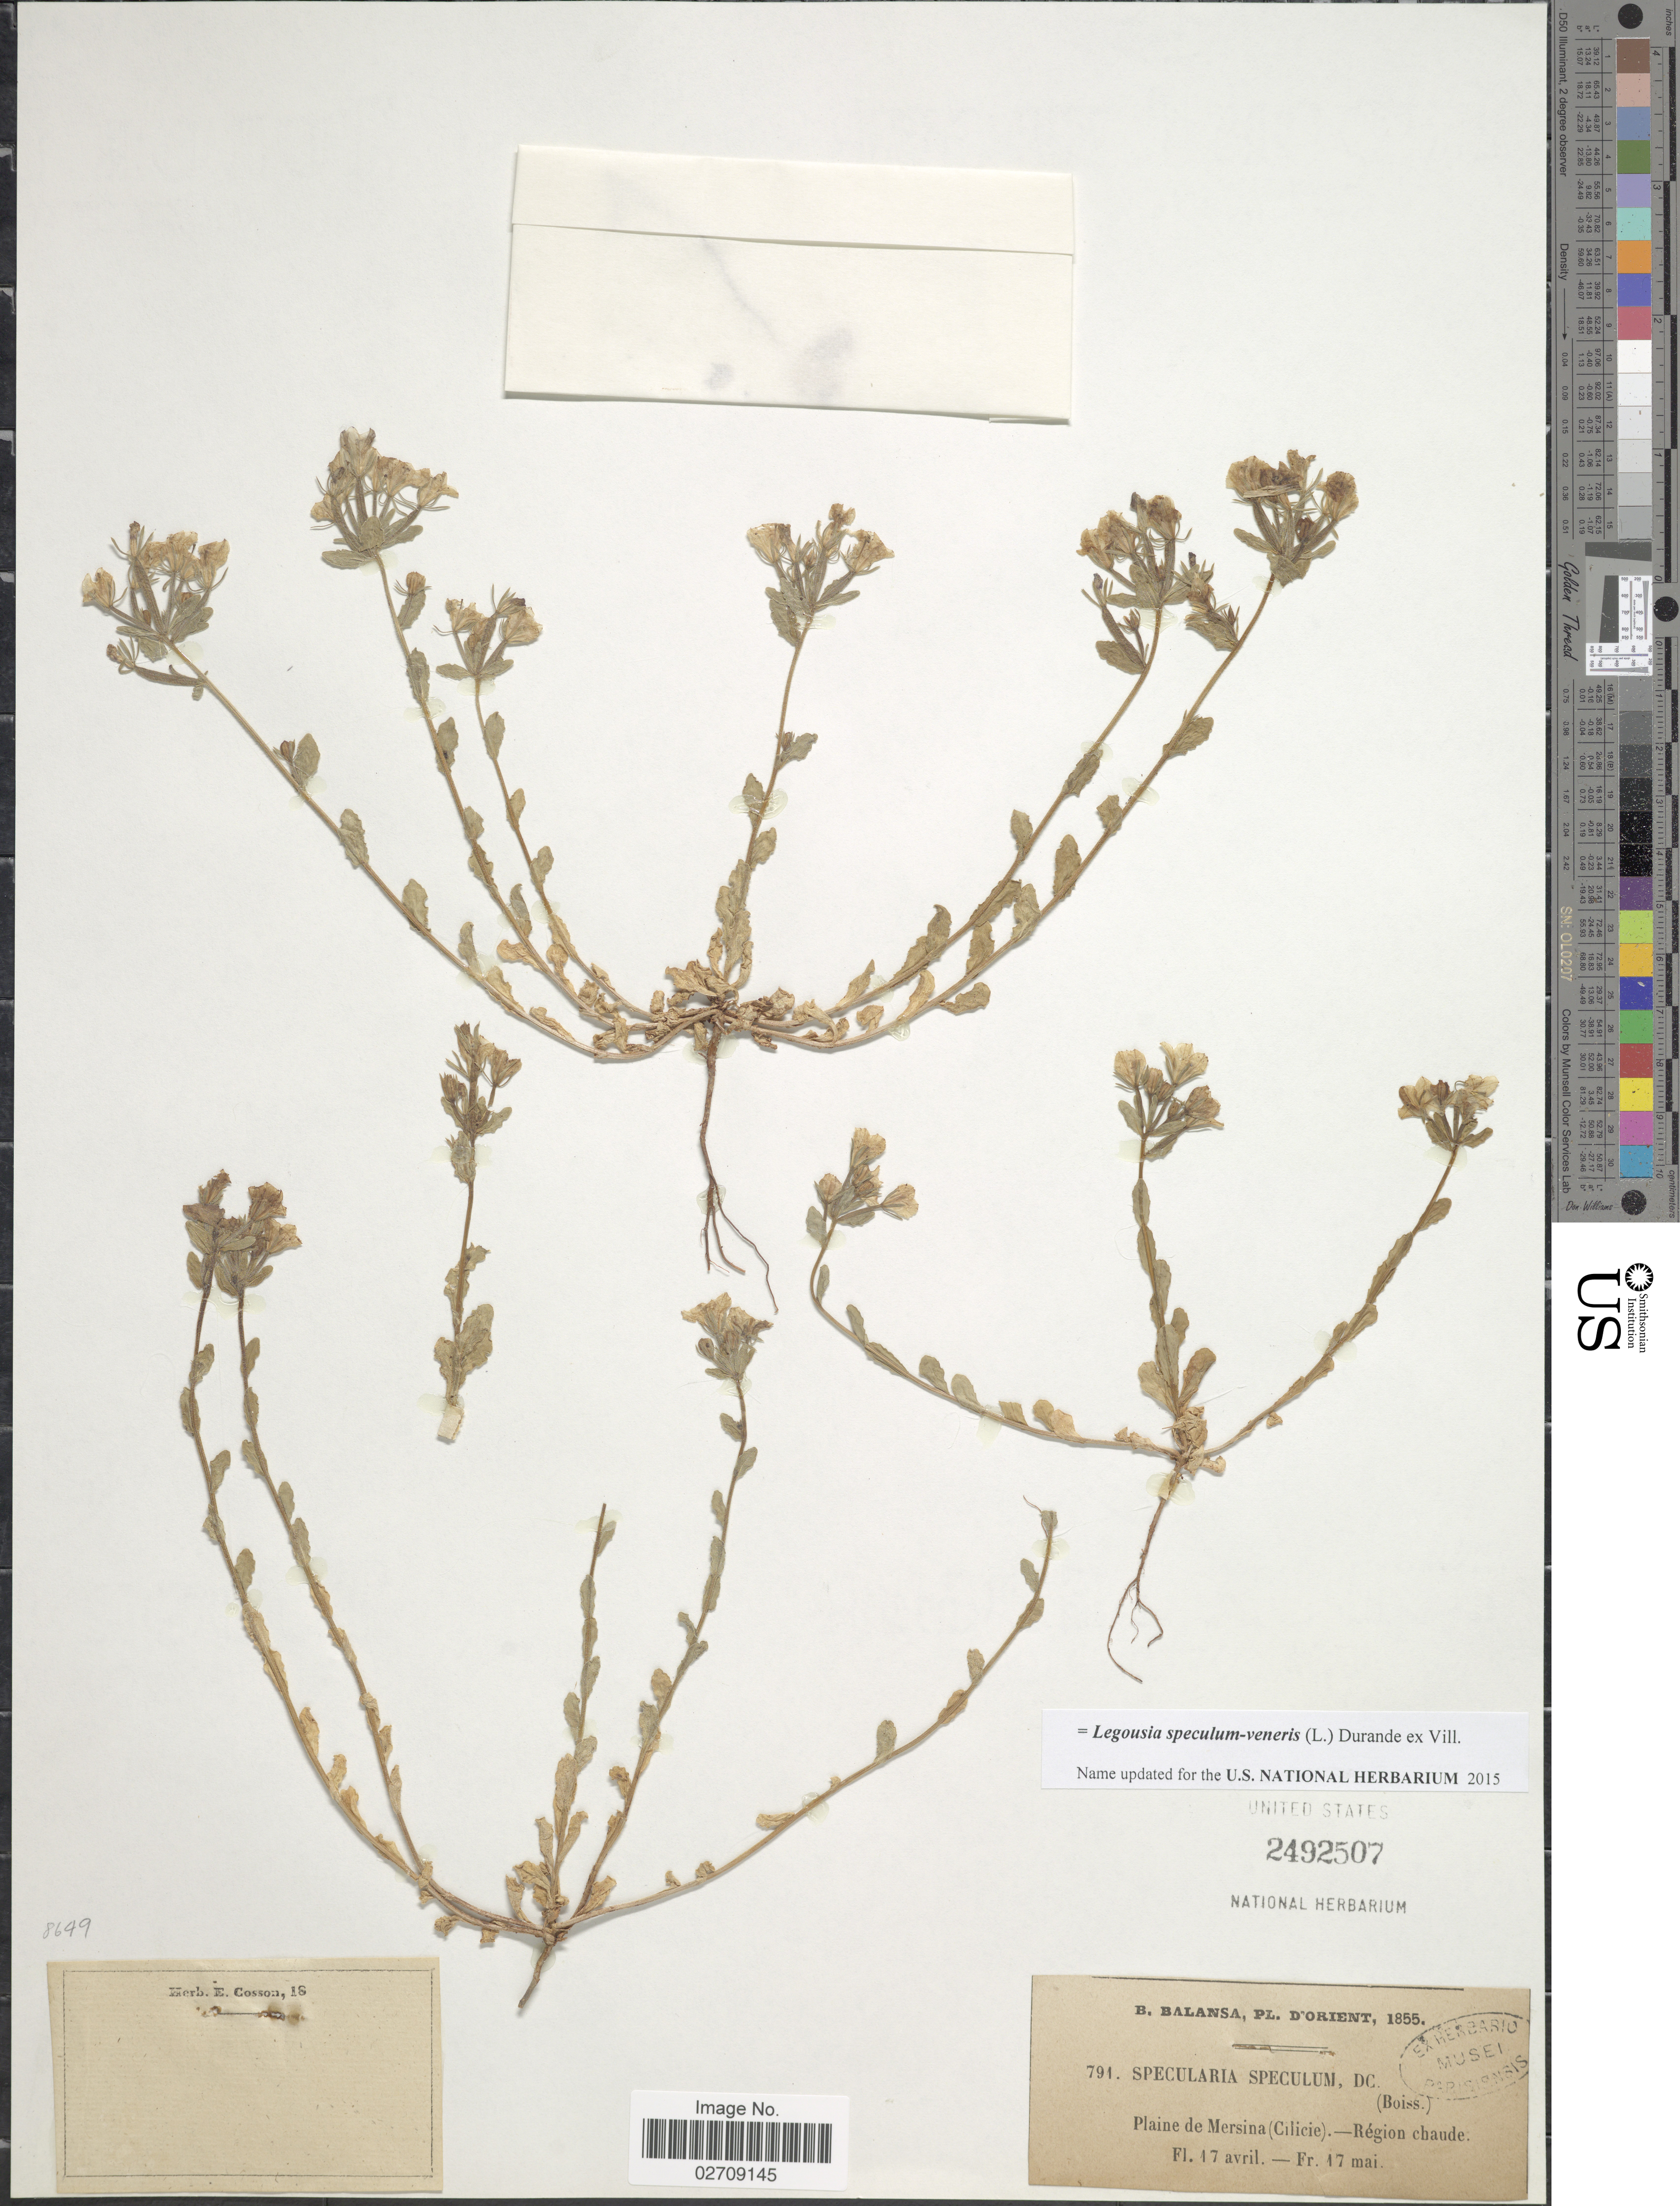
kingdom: Plantae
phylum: Tracheophyta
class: Magnoliopsida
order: Asterales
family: Campanulaceae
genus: Legousia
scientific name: Legousia speculum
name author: Fisch.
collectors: B. Balansa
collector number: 791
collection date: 1855-04-17/1855-05-17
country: Turkey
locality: D'Orient. Plaine de Mersina (Cilicie)-- Region chaude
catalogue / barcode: US 2492507